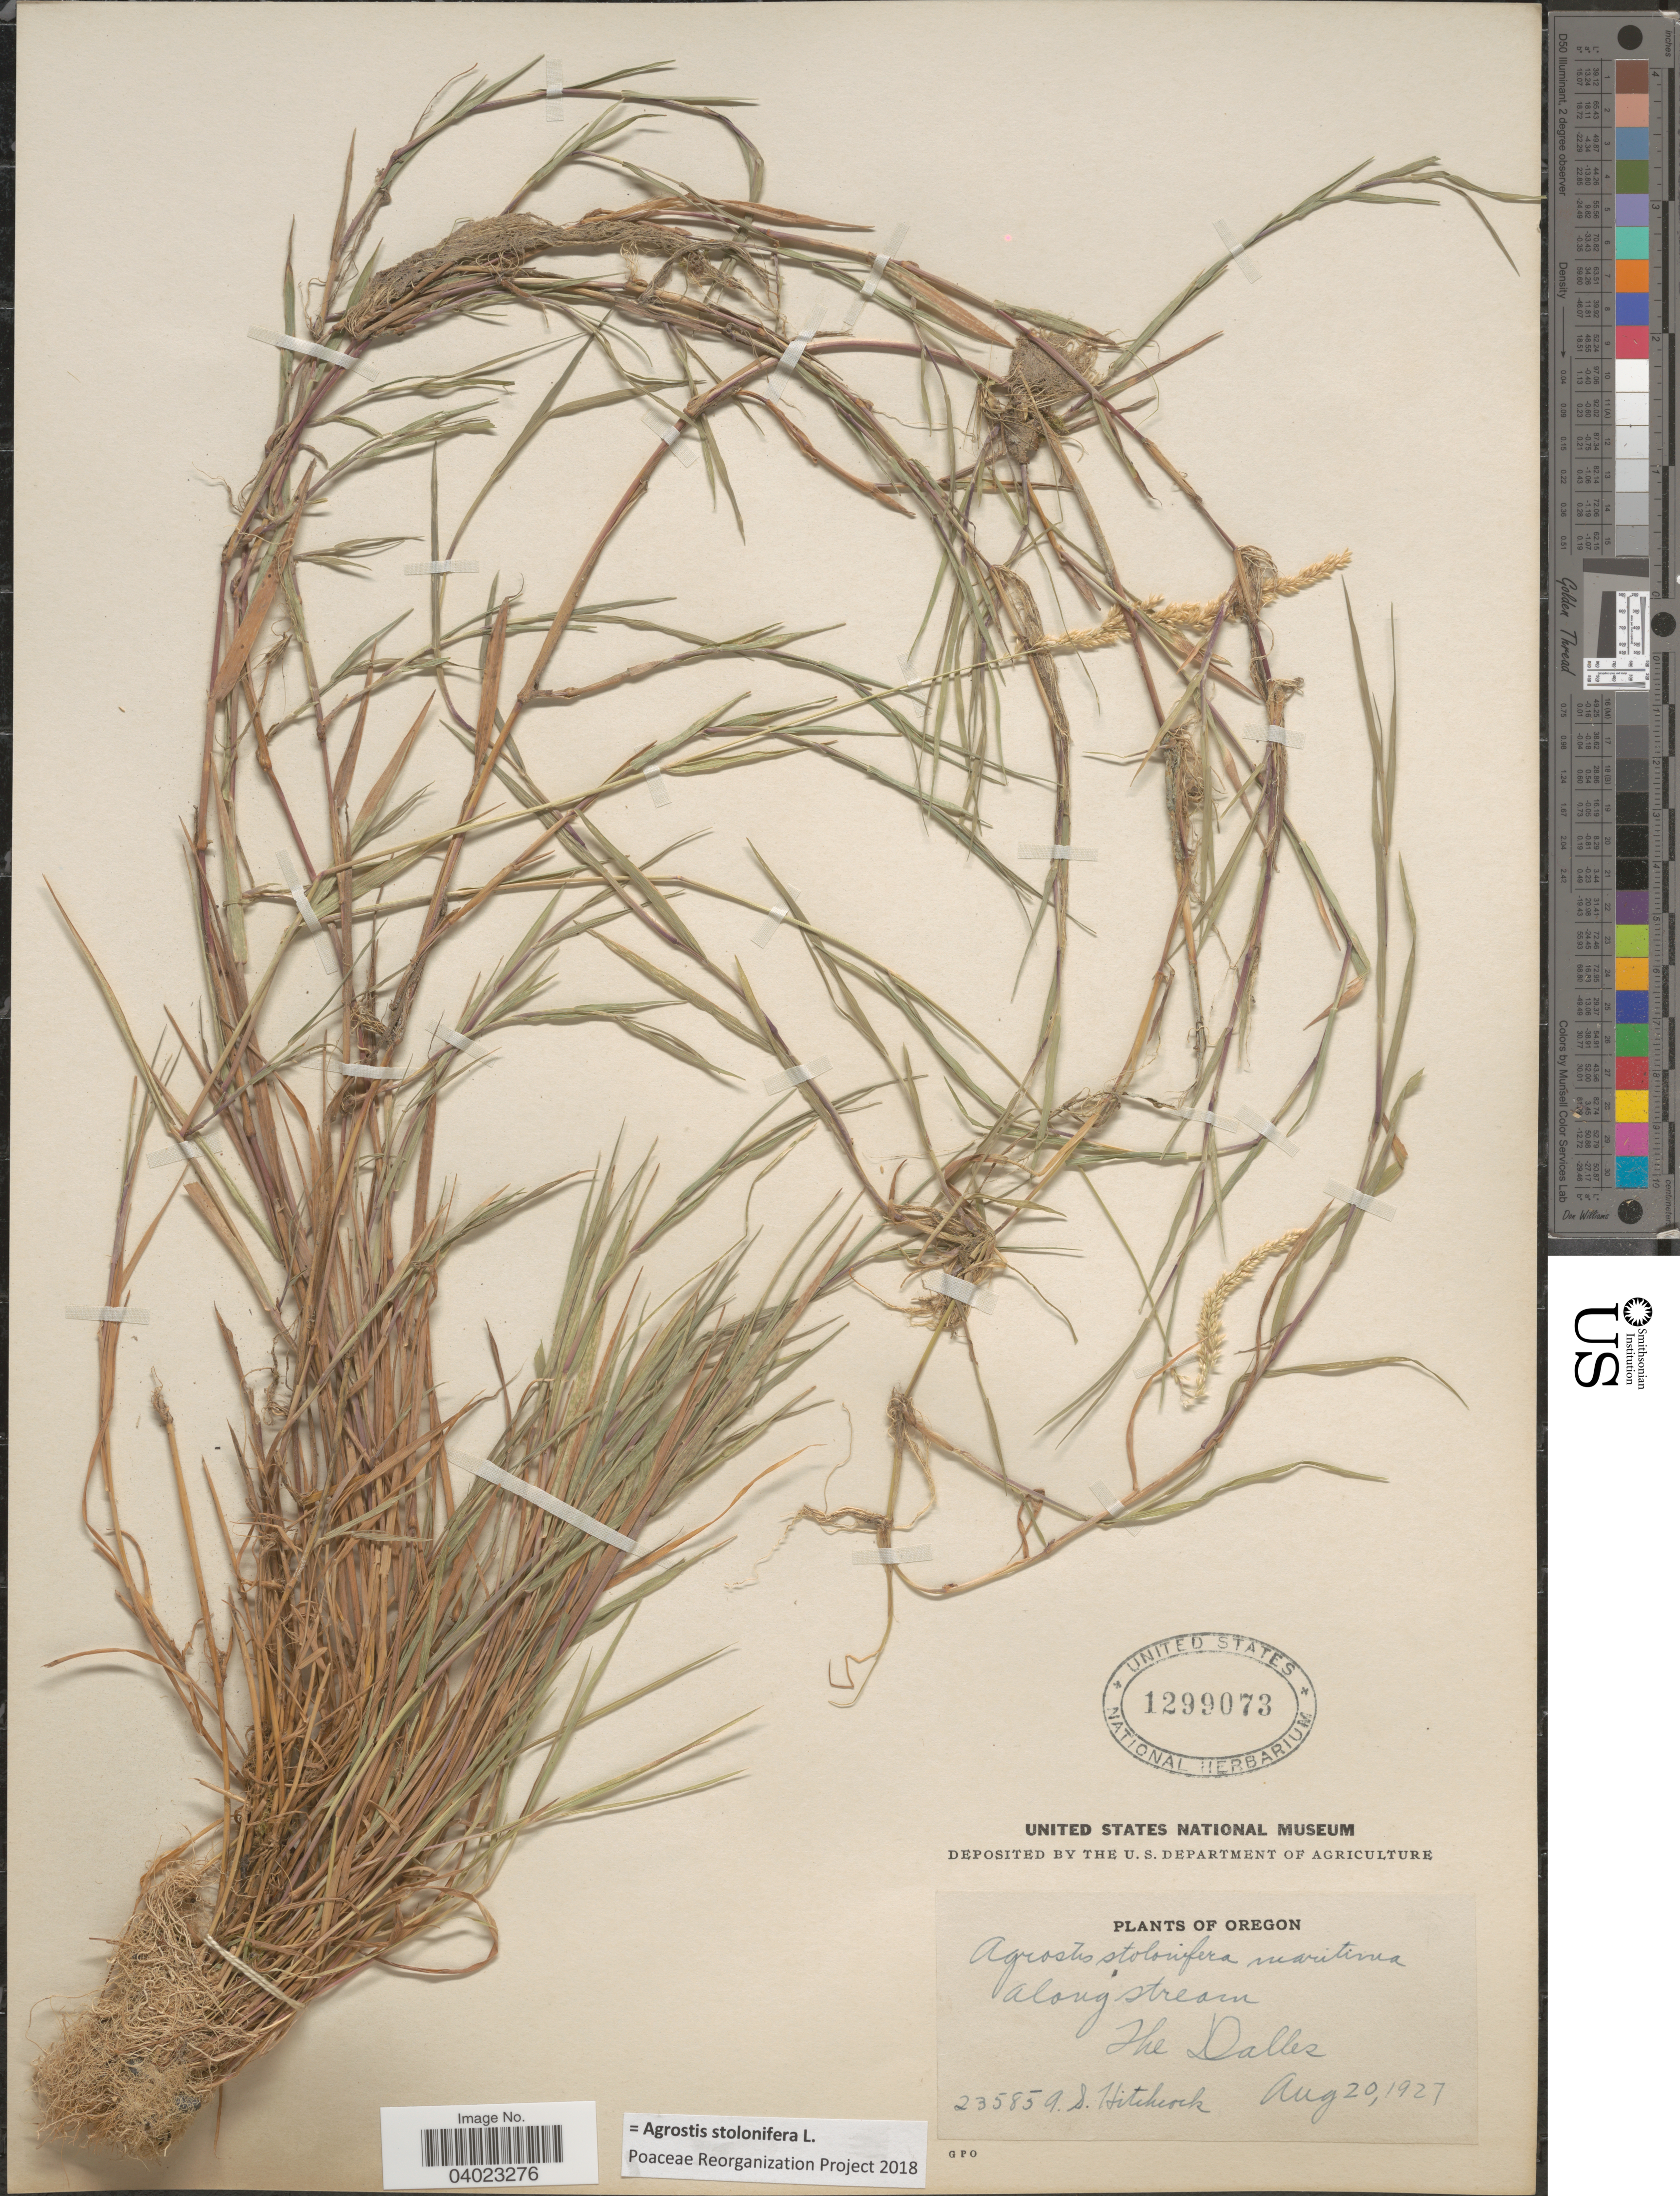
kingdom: Plantae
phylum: Tracheophyta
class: Liliopsida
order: Poales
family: Poaceae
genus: Agrostis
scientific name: Agrostis stolonifera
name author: L.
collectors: A. S. Hitchcock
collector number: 23585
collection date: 1927-08-20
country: United States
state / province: Oregon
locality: Along stream, The Dalles.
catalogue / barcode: US 1299073